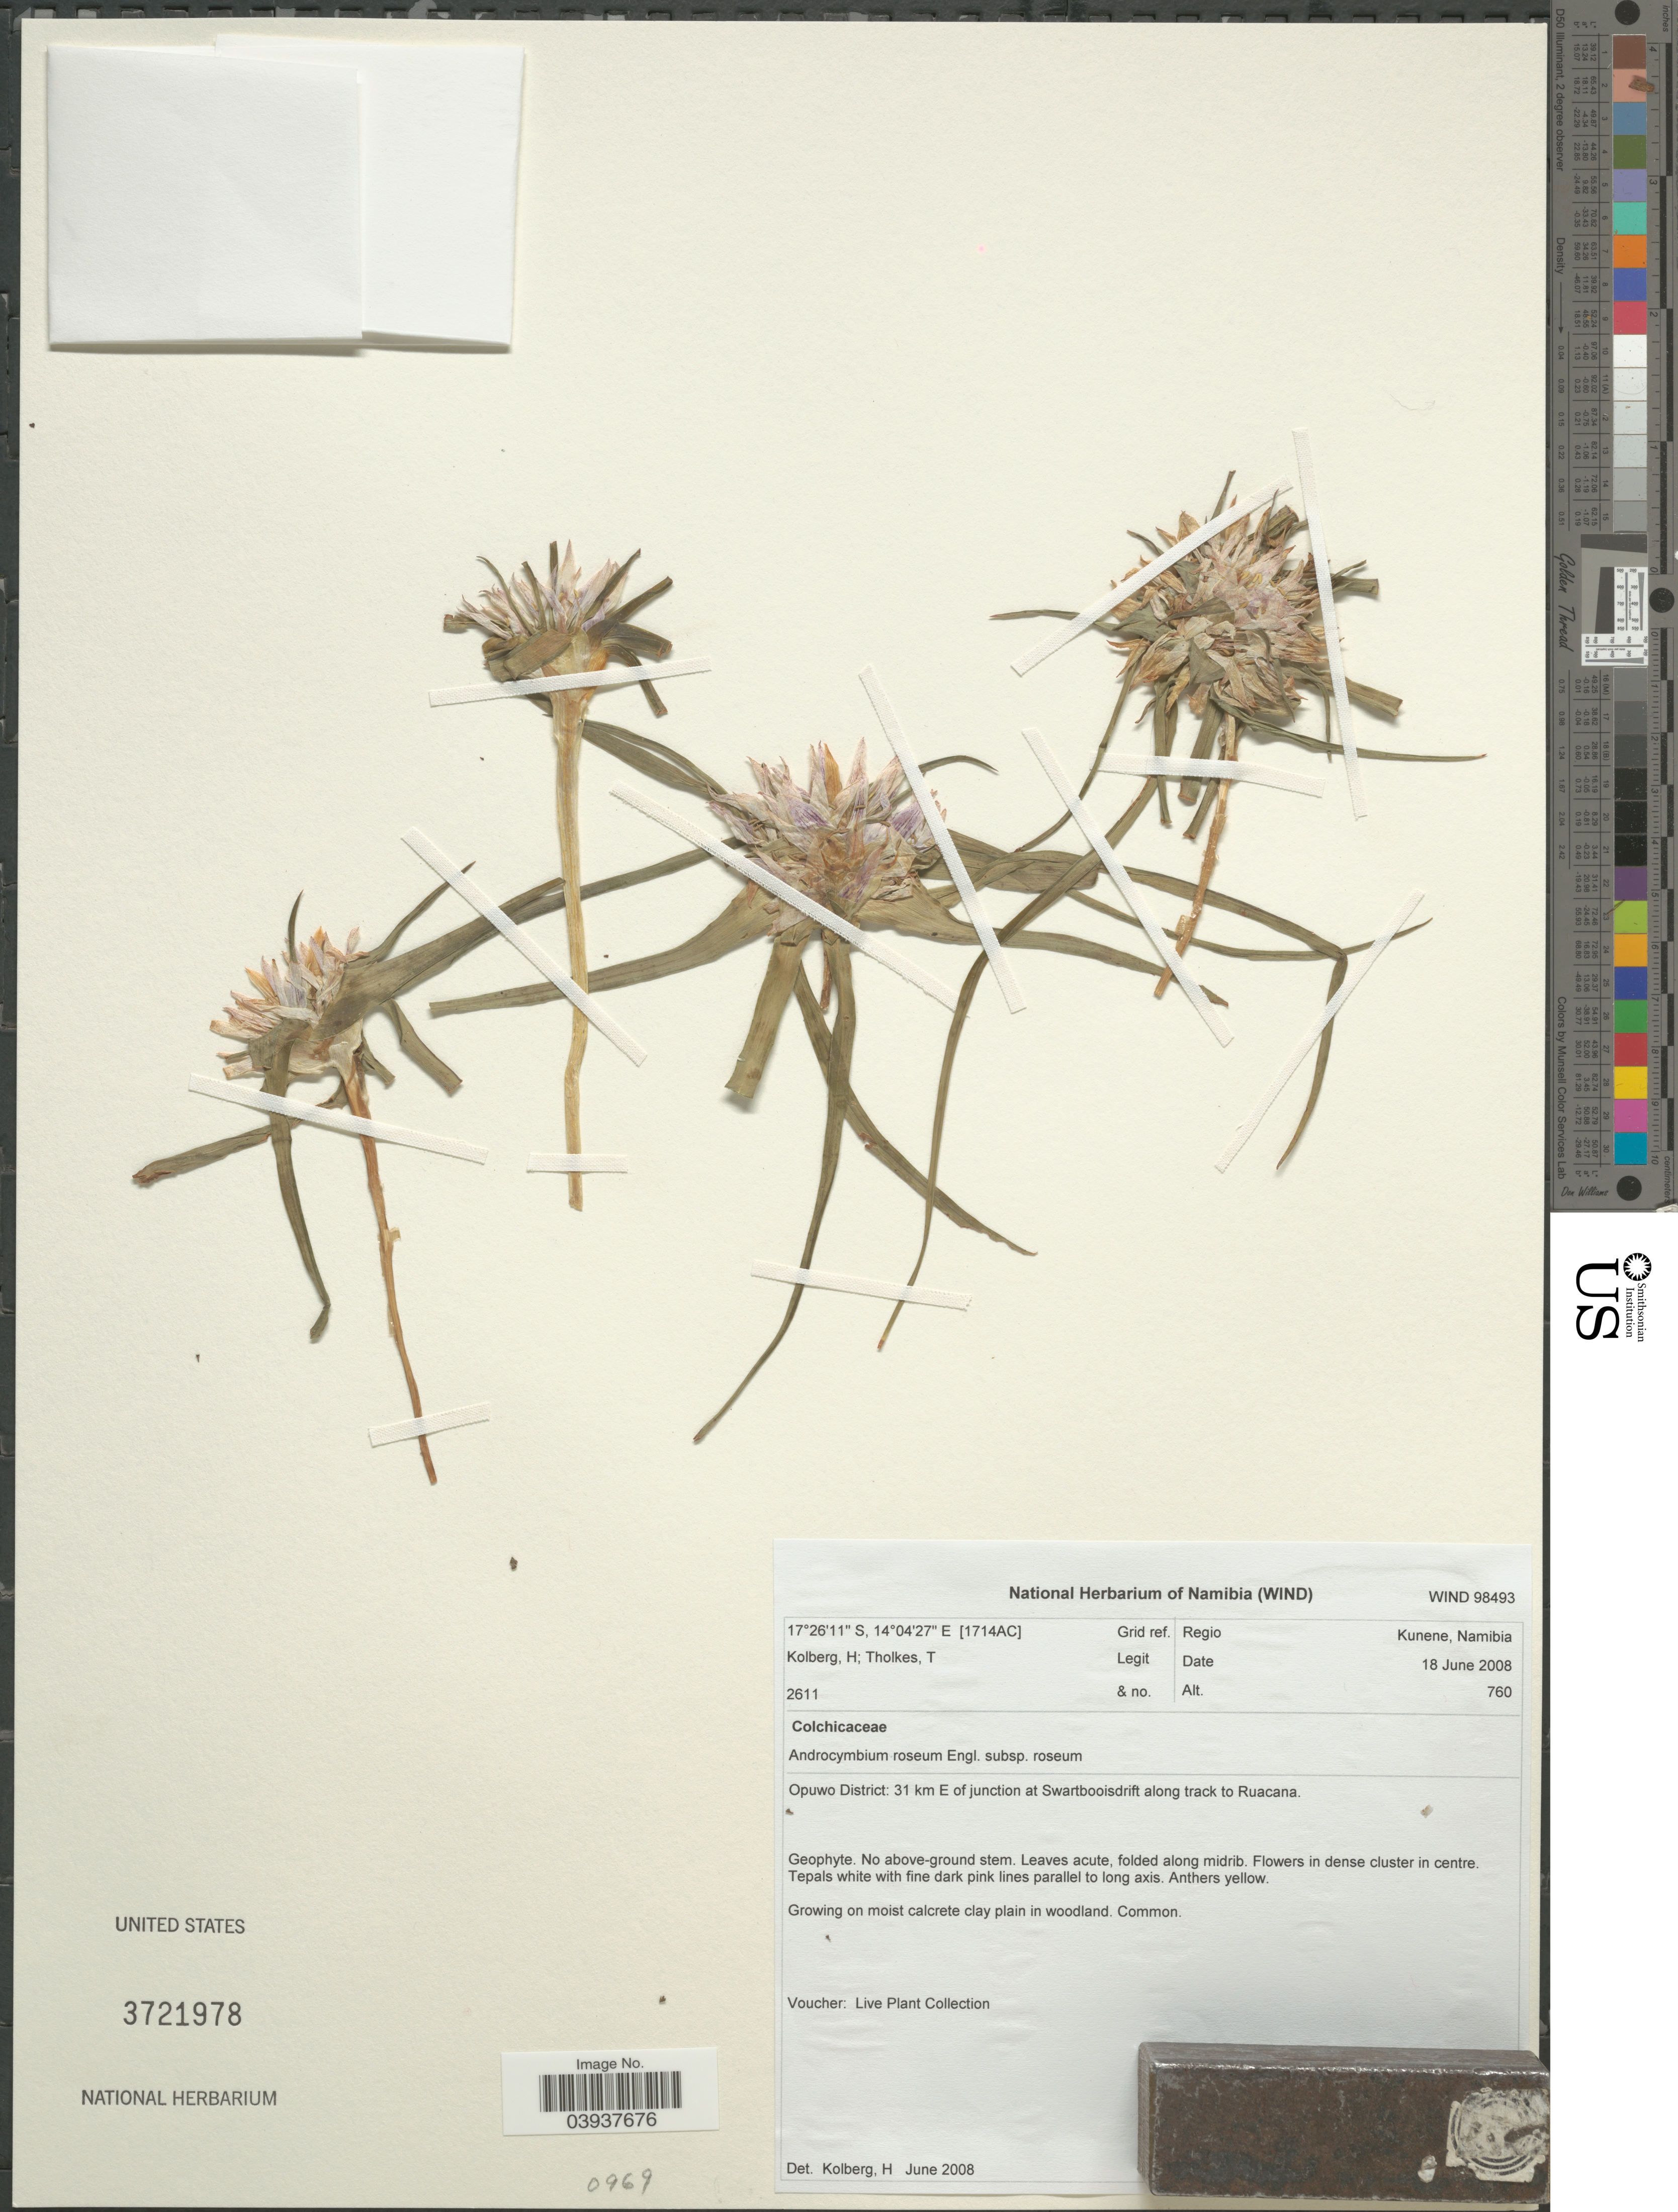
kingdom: Plantae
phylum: Tracheophyta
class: Liliopsida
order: Liliales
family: Colchicaceae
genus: Androcymbium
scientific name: Androcymbium roseum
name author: Engl.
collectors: H. H. Kolberg & T. Tholkes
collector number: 2611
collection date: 2008-06-18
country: Namibia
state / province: Kunene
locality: Grid ref. [1714AC]. Regio Kunene. Opuwo District: 31 km E of junction at Swartbooisdrift along track to Ruacana.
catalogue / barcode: US 3721978